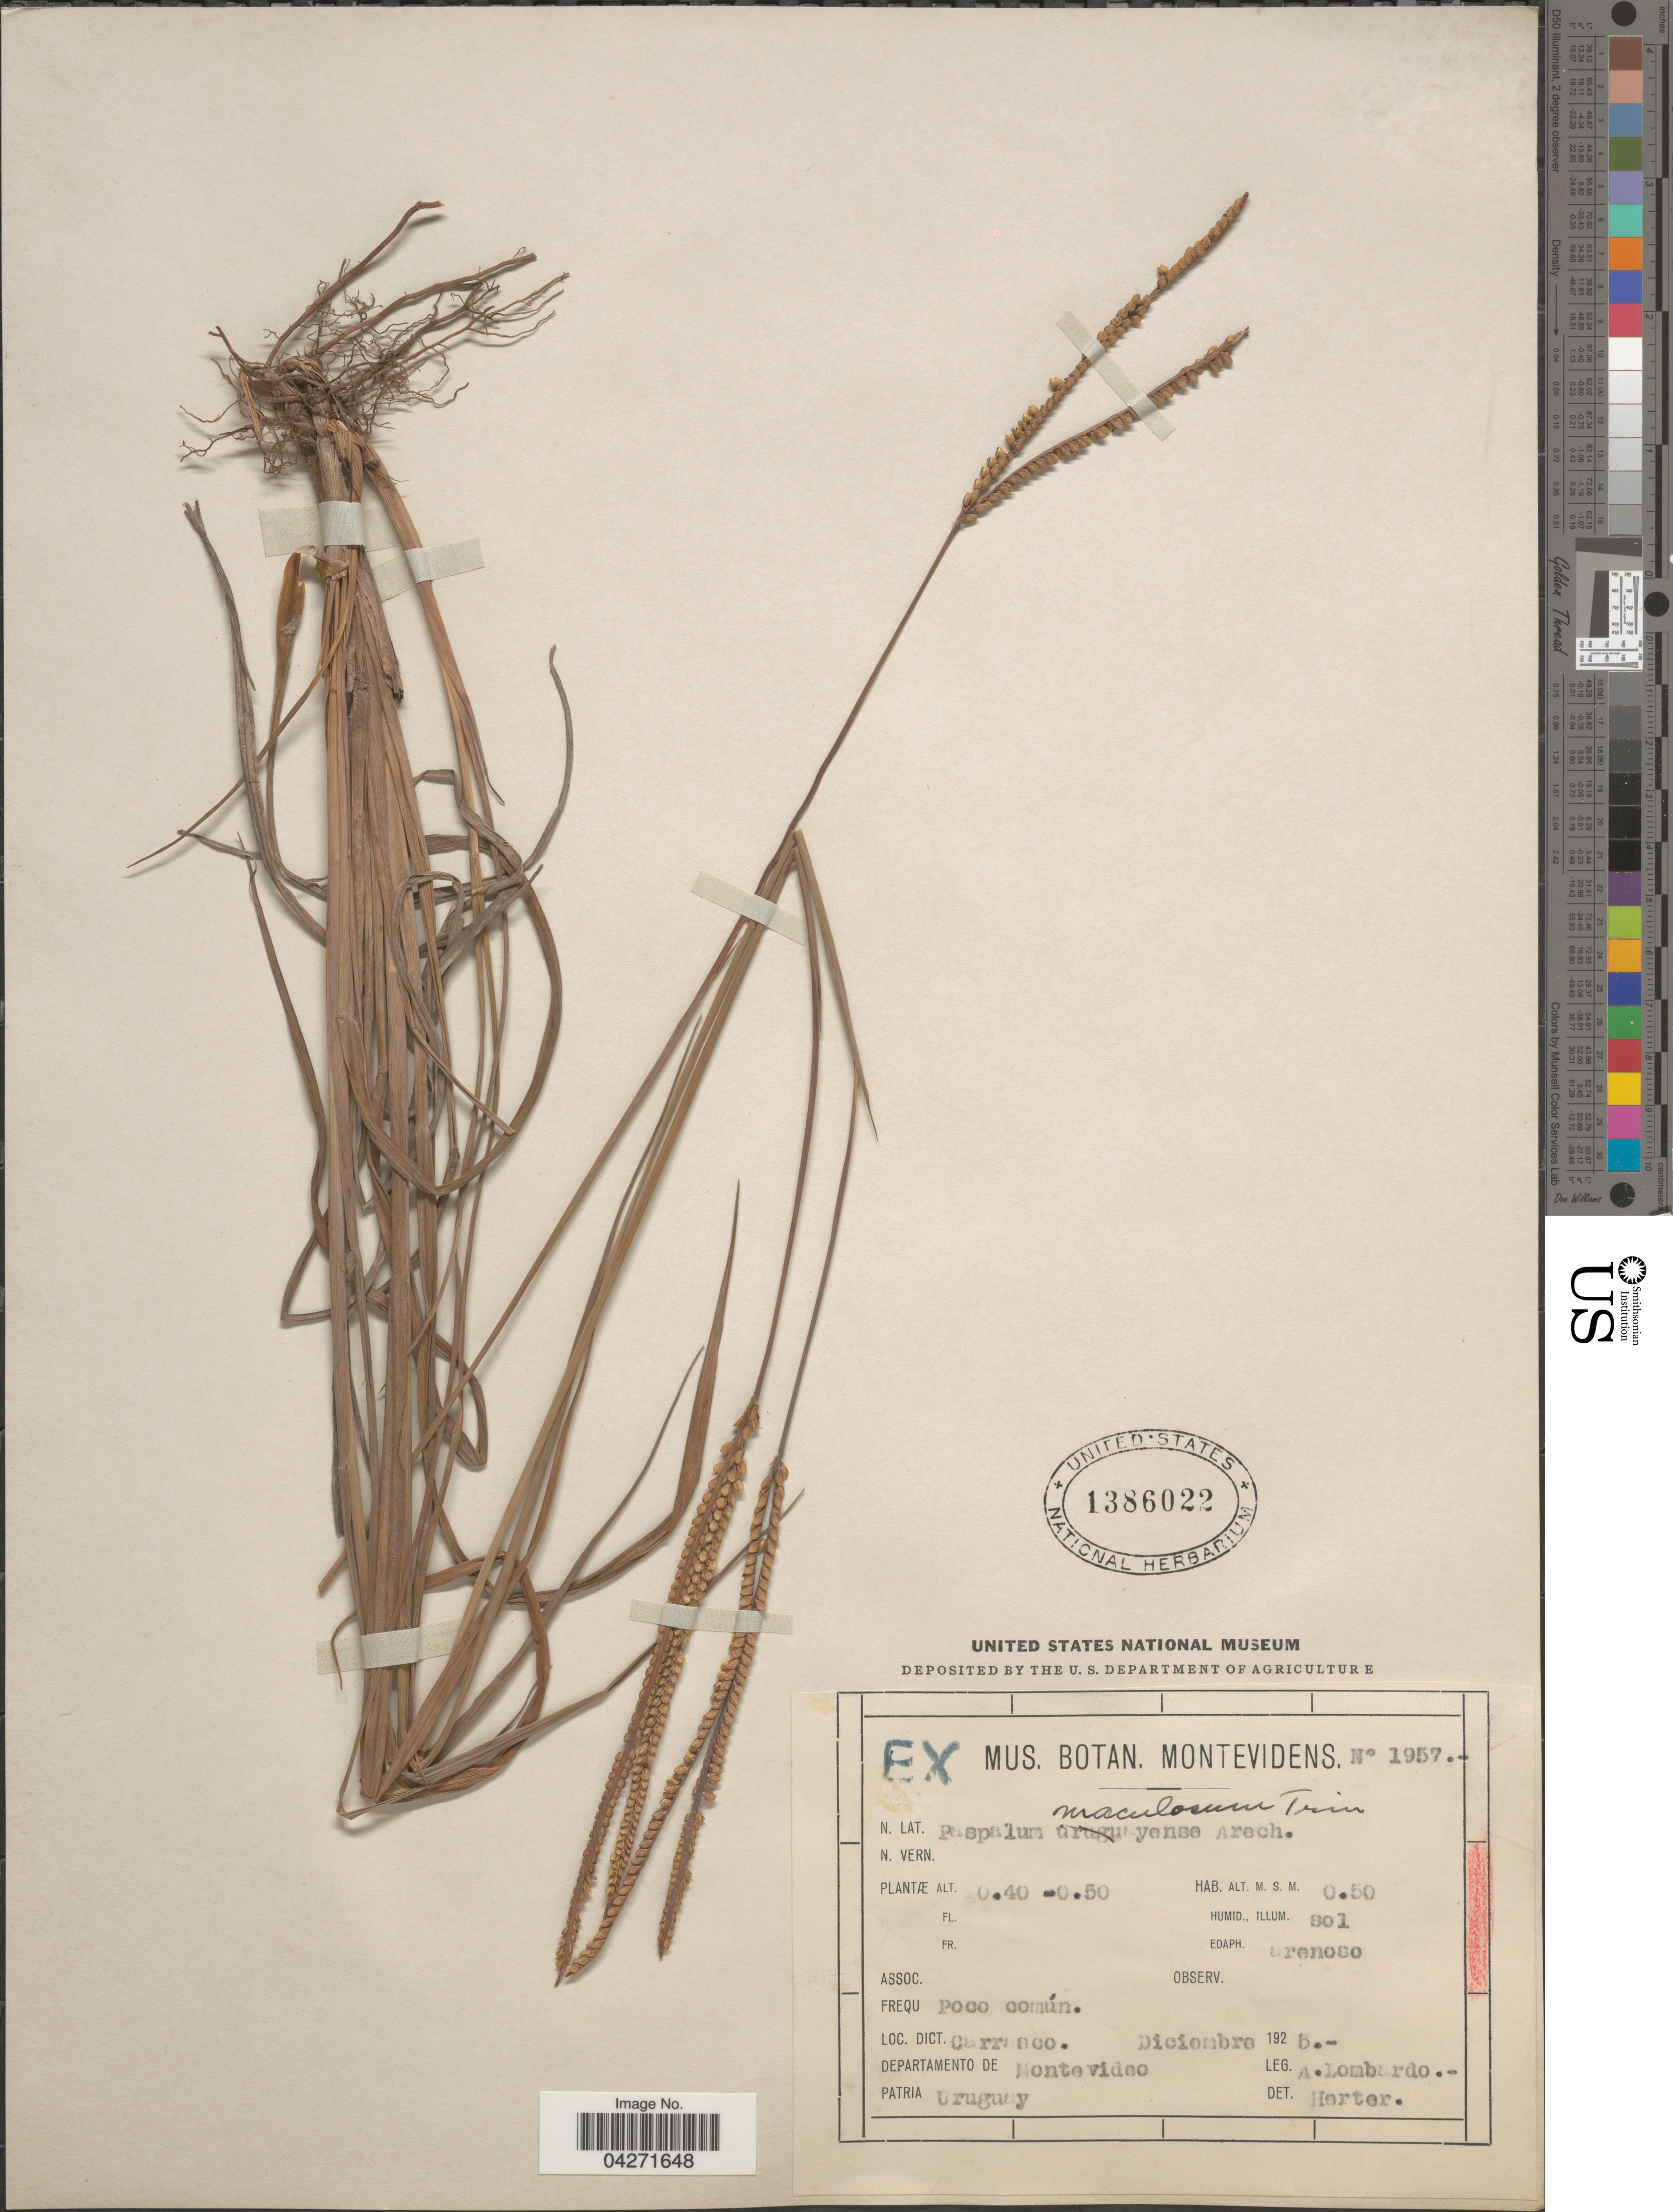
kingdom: Plantae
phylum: Tracheophyta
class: Liliopsida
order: Poales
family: Poaceae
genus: Paspalum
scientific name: Paspalum maculosum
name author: Trin.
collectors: A. Lombardo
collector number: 1957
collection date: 1925-12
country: Uruguay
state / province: Montevideo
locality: Cerrado. Departamento De Montevideo.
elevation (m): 0.5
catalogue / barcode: US 1386022